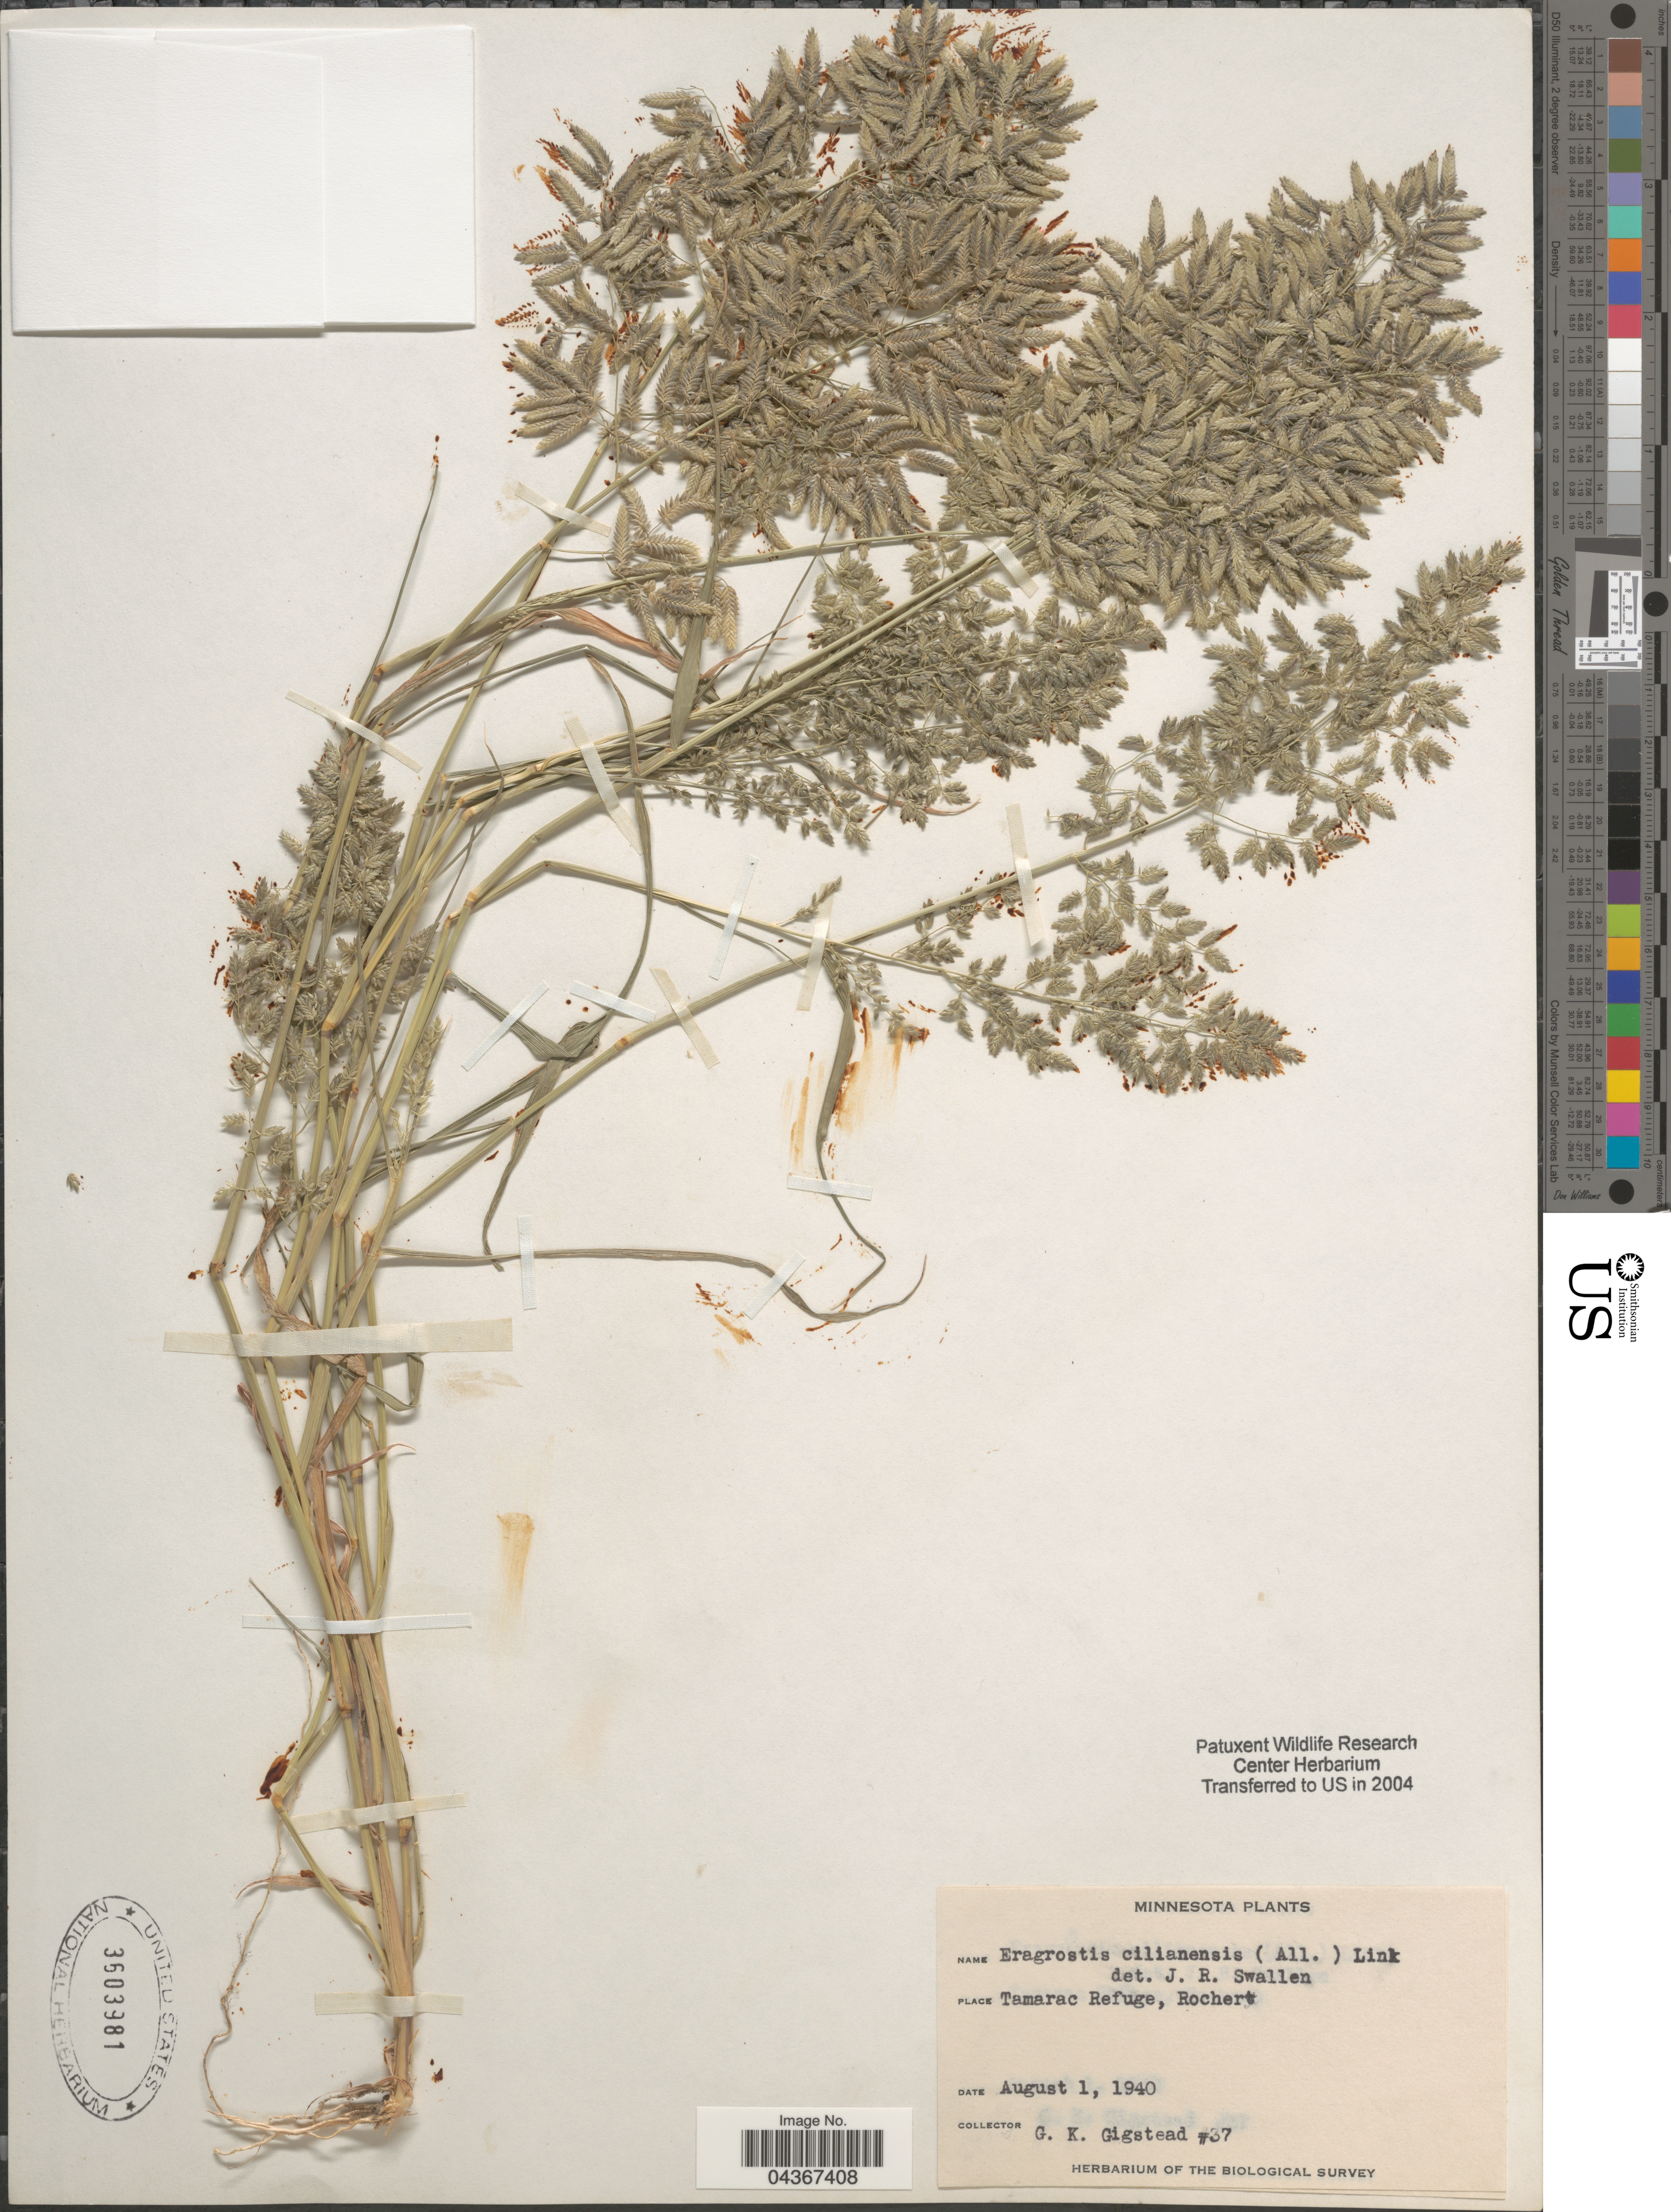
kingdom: Plantae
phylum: Tracheophyta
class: Liliopsida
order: Poales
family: Poaceae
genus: Eragrostis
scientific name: Eragrostis cilianensis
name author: (Bellardi) Vignolo ex Janch.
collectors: G. Gigstead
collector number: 37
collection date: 1940-08-01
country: United States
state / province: Minnesota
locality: Tamarac Refuge, Rochert. Biological Survey.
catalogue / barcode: US 3603981